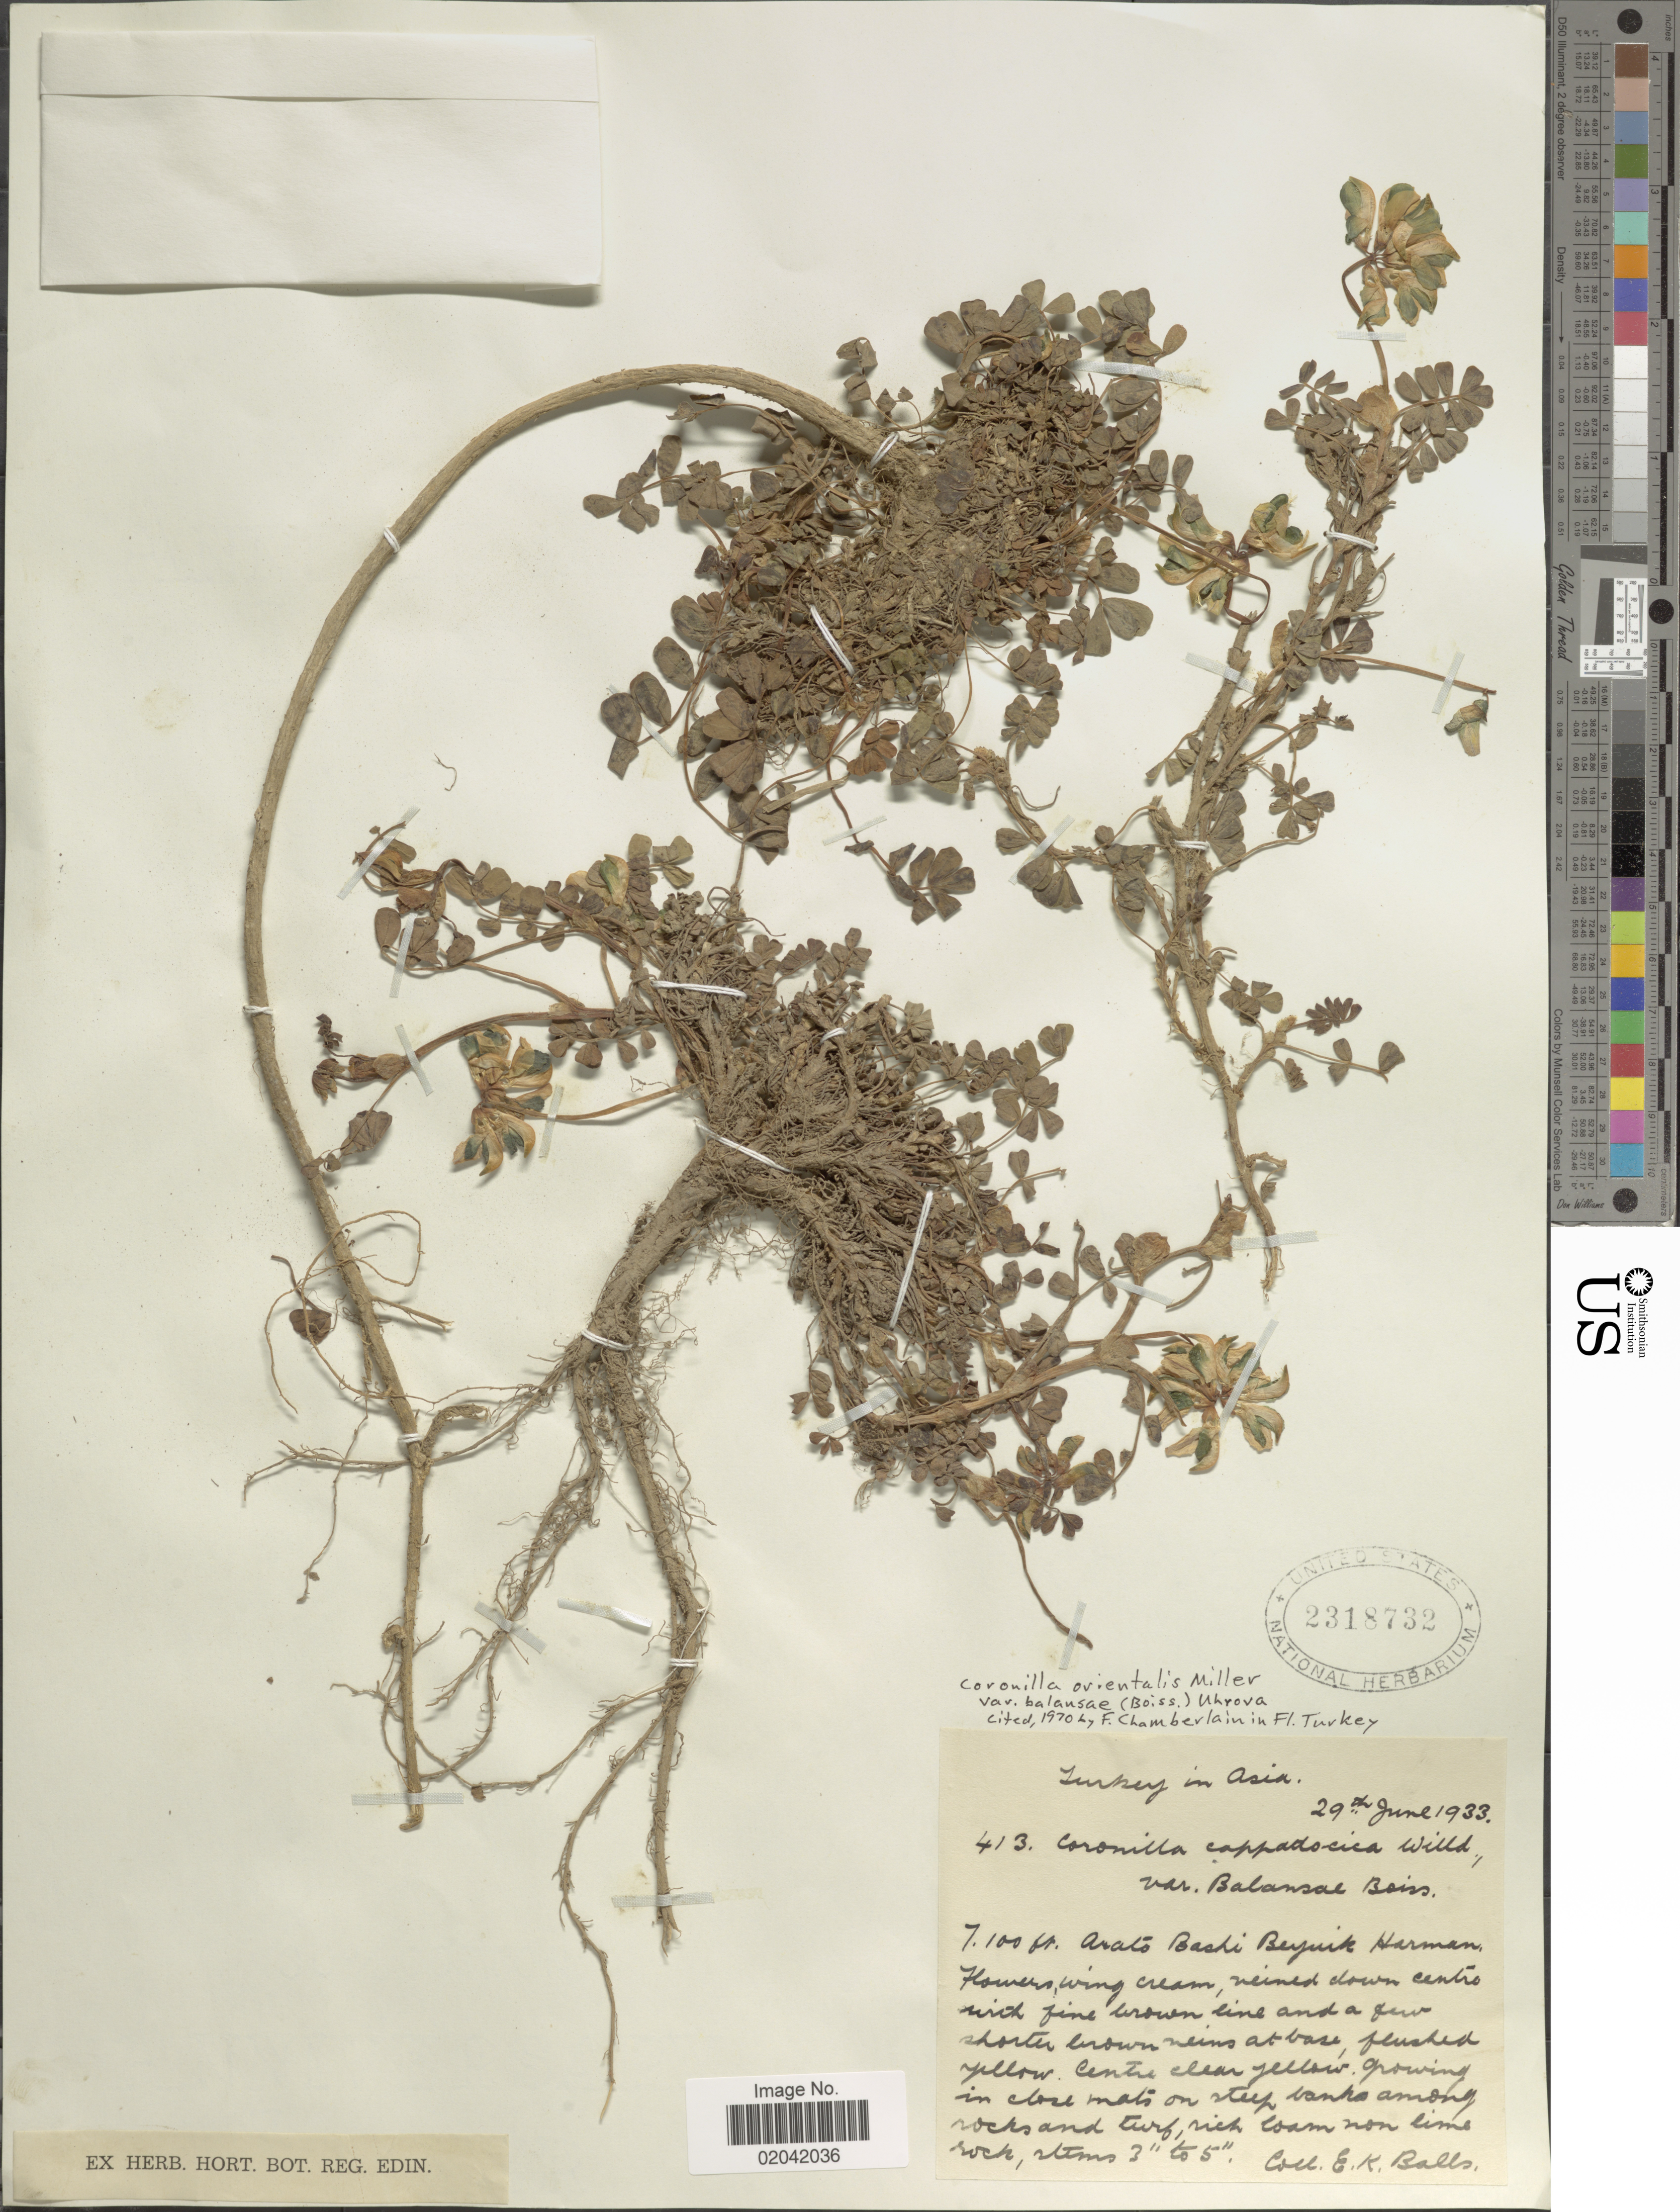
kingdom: Plantae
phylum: Tracheophyta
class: Magnoliopsida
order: Fabales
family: Fabaceae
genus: Coronilla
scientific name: Coronilla orientalis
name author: Mill.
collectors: E. K. Balls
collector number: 413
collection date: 1933-06-29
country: Turkey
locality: In Asia, Arats Bashi Berjuik Harman [interpreted]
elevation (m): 2164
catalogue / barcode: US 2318732